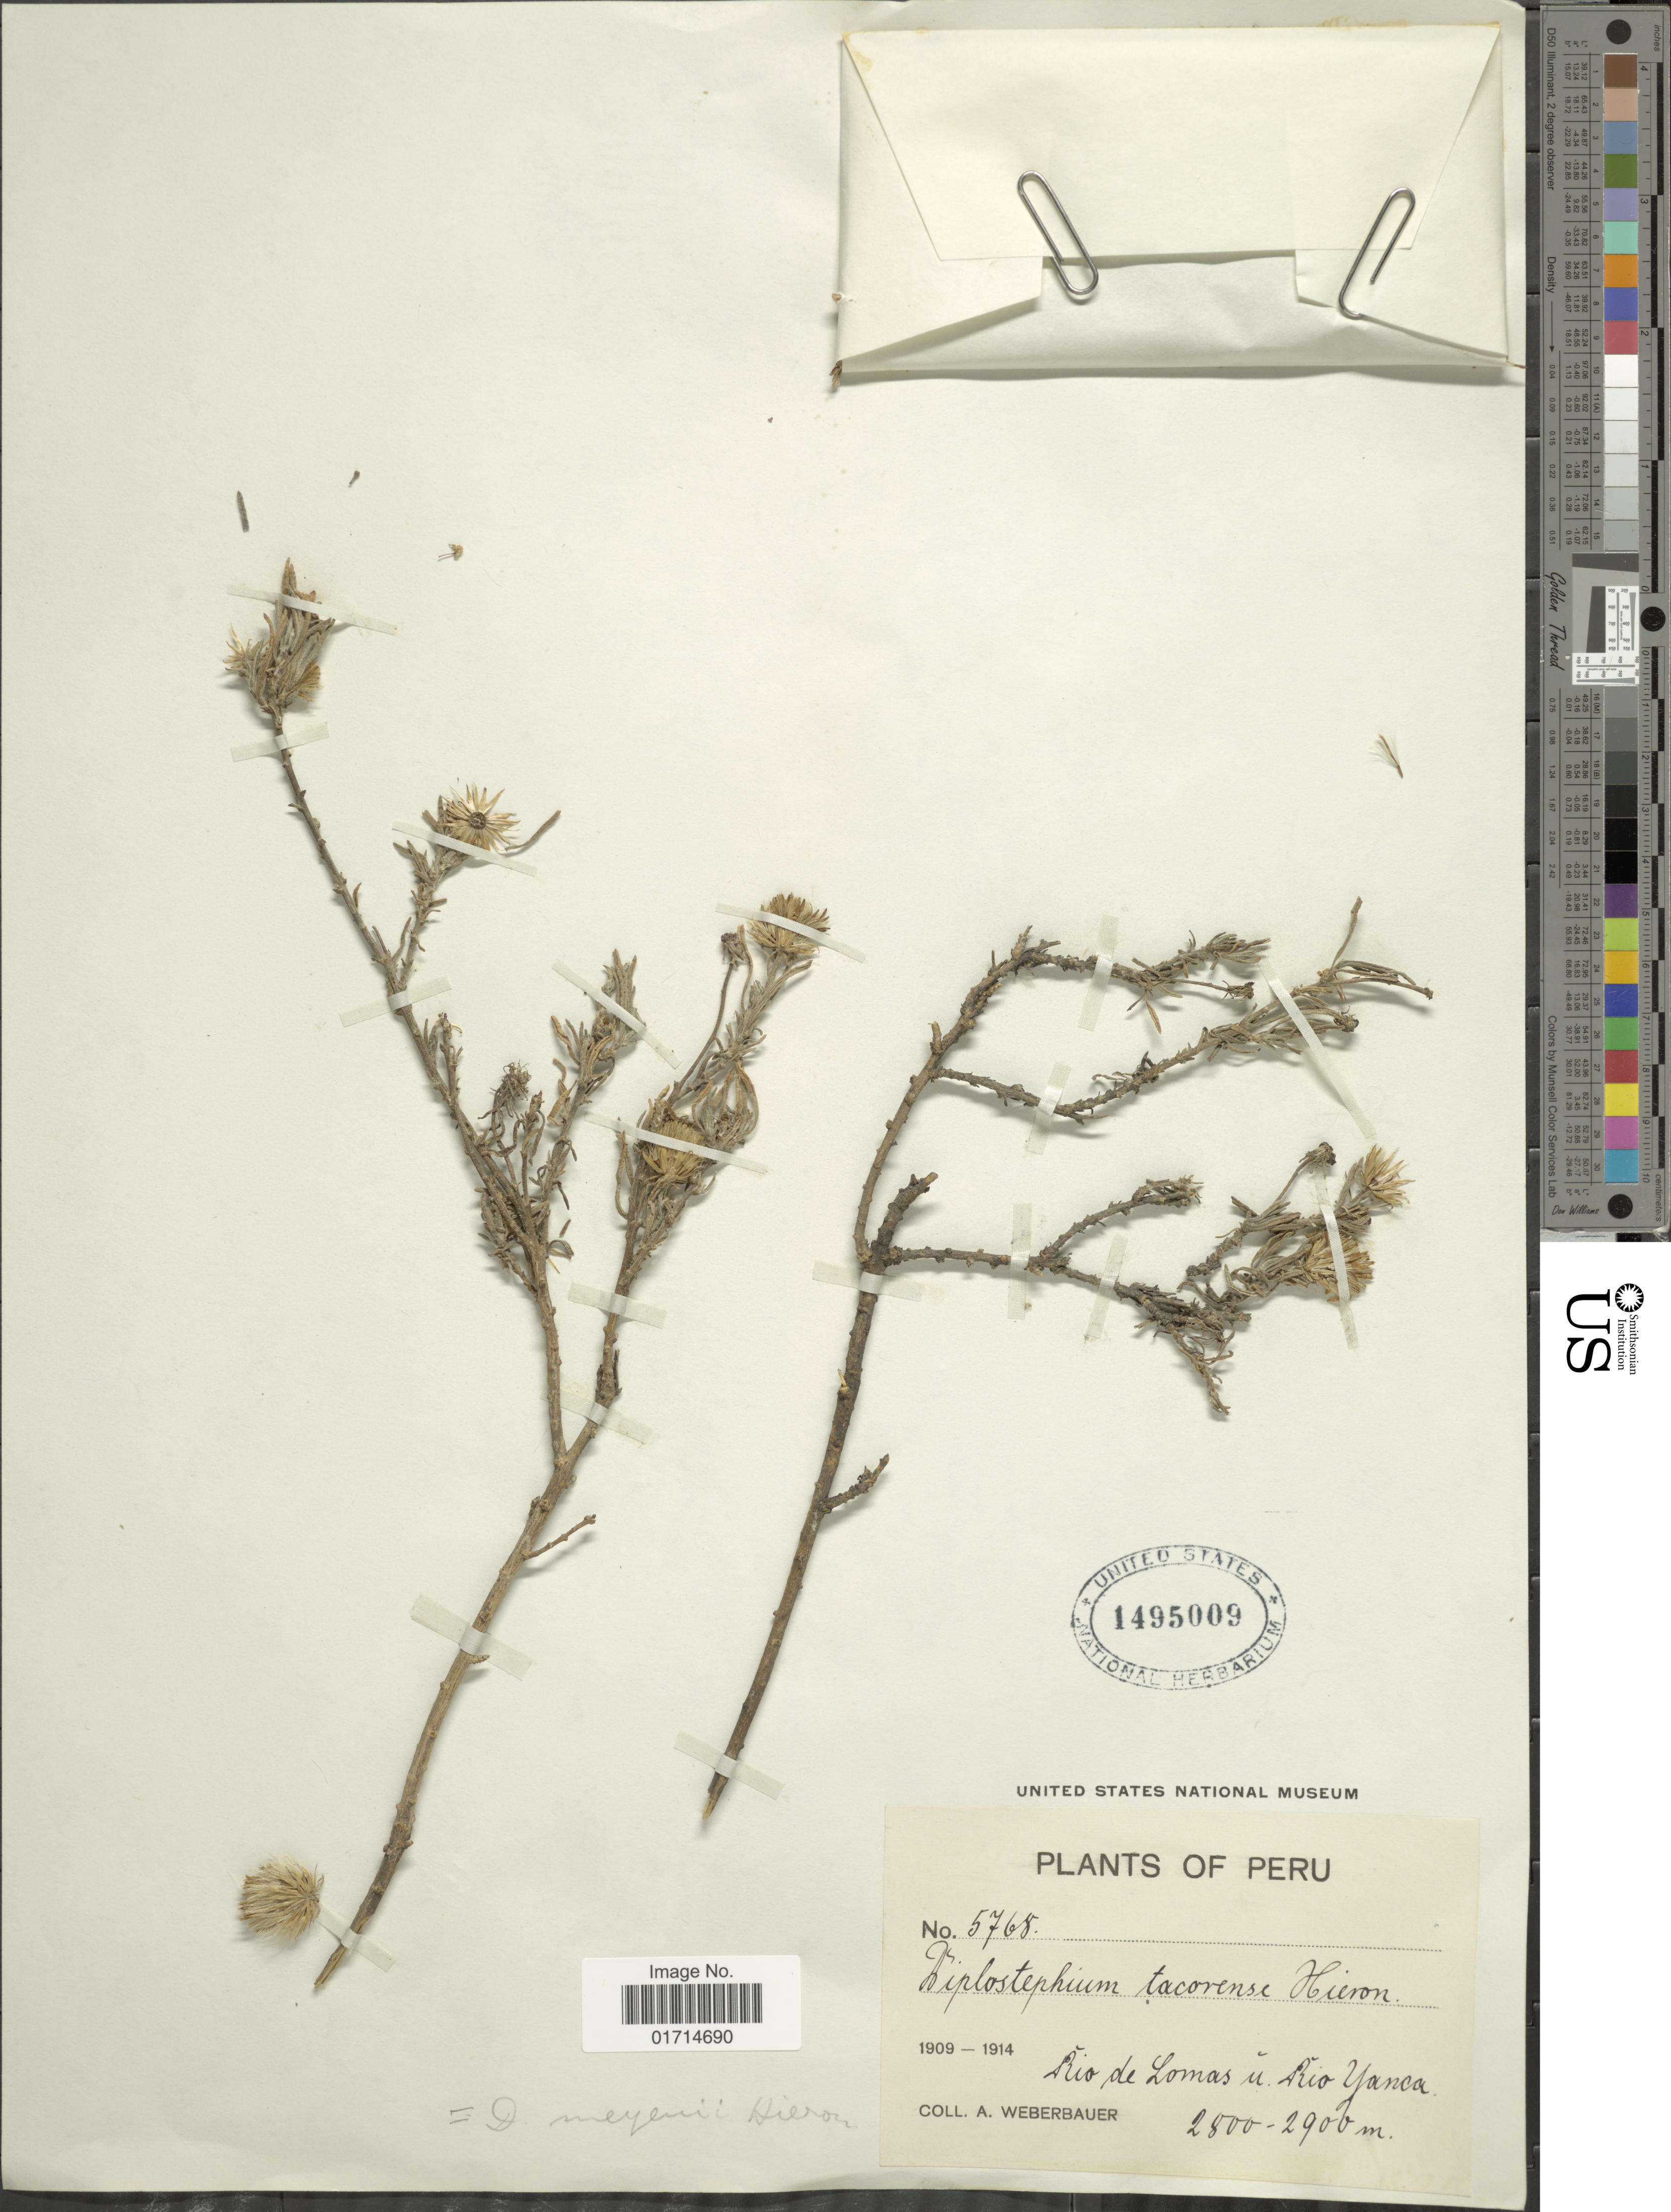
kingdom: Plantae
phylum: Tracheophyta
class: Magnoliopsida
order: Asterales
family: Asteraceae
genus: Diplostephium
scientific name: Diplostephium meyenii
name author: (Sch. Bip. ex Wedd.) S.F. Blake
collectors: A. Weberbauer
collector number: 5768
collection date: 1909/1914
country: Peru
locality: Rio de Lomas in Rio Yanca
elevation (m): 2800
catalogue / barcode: US 1495009